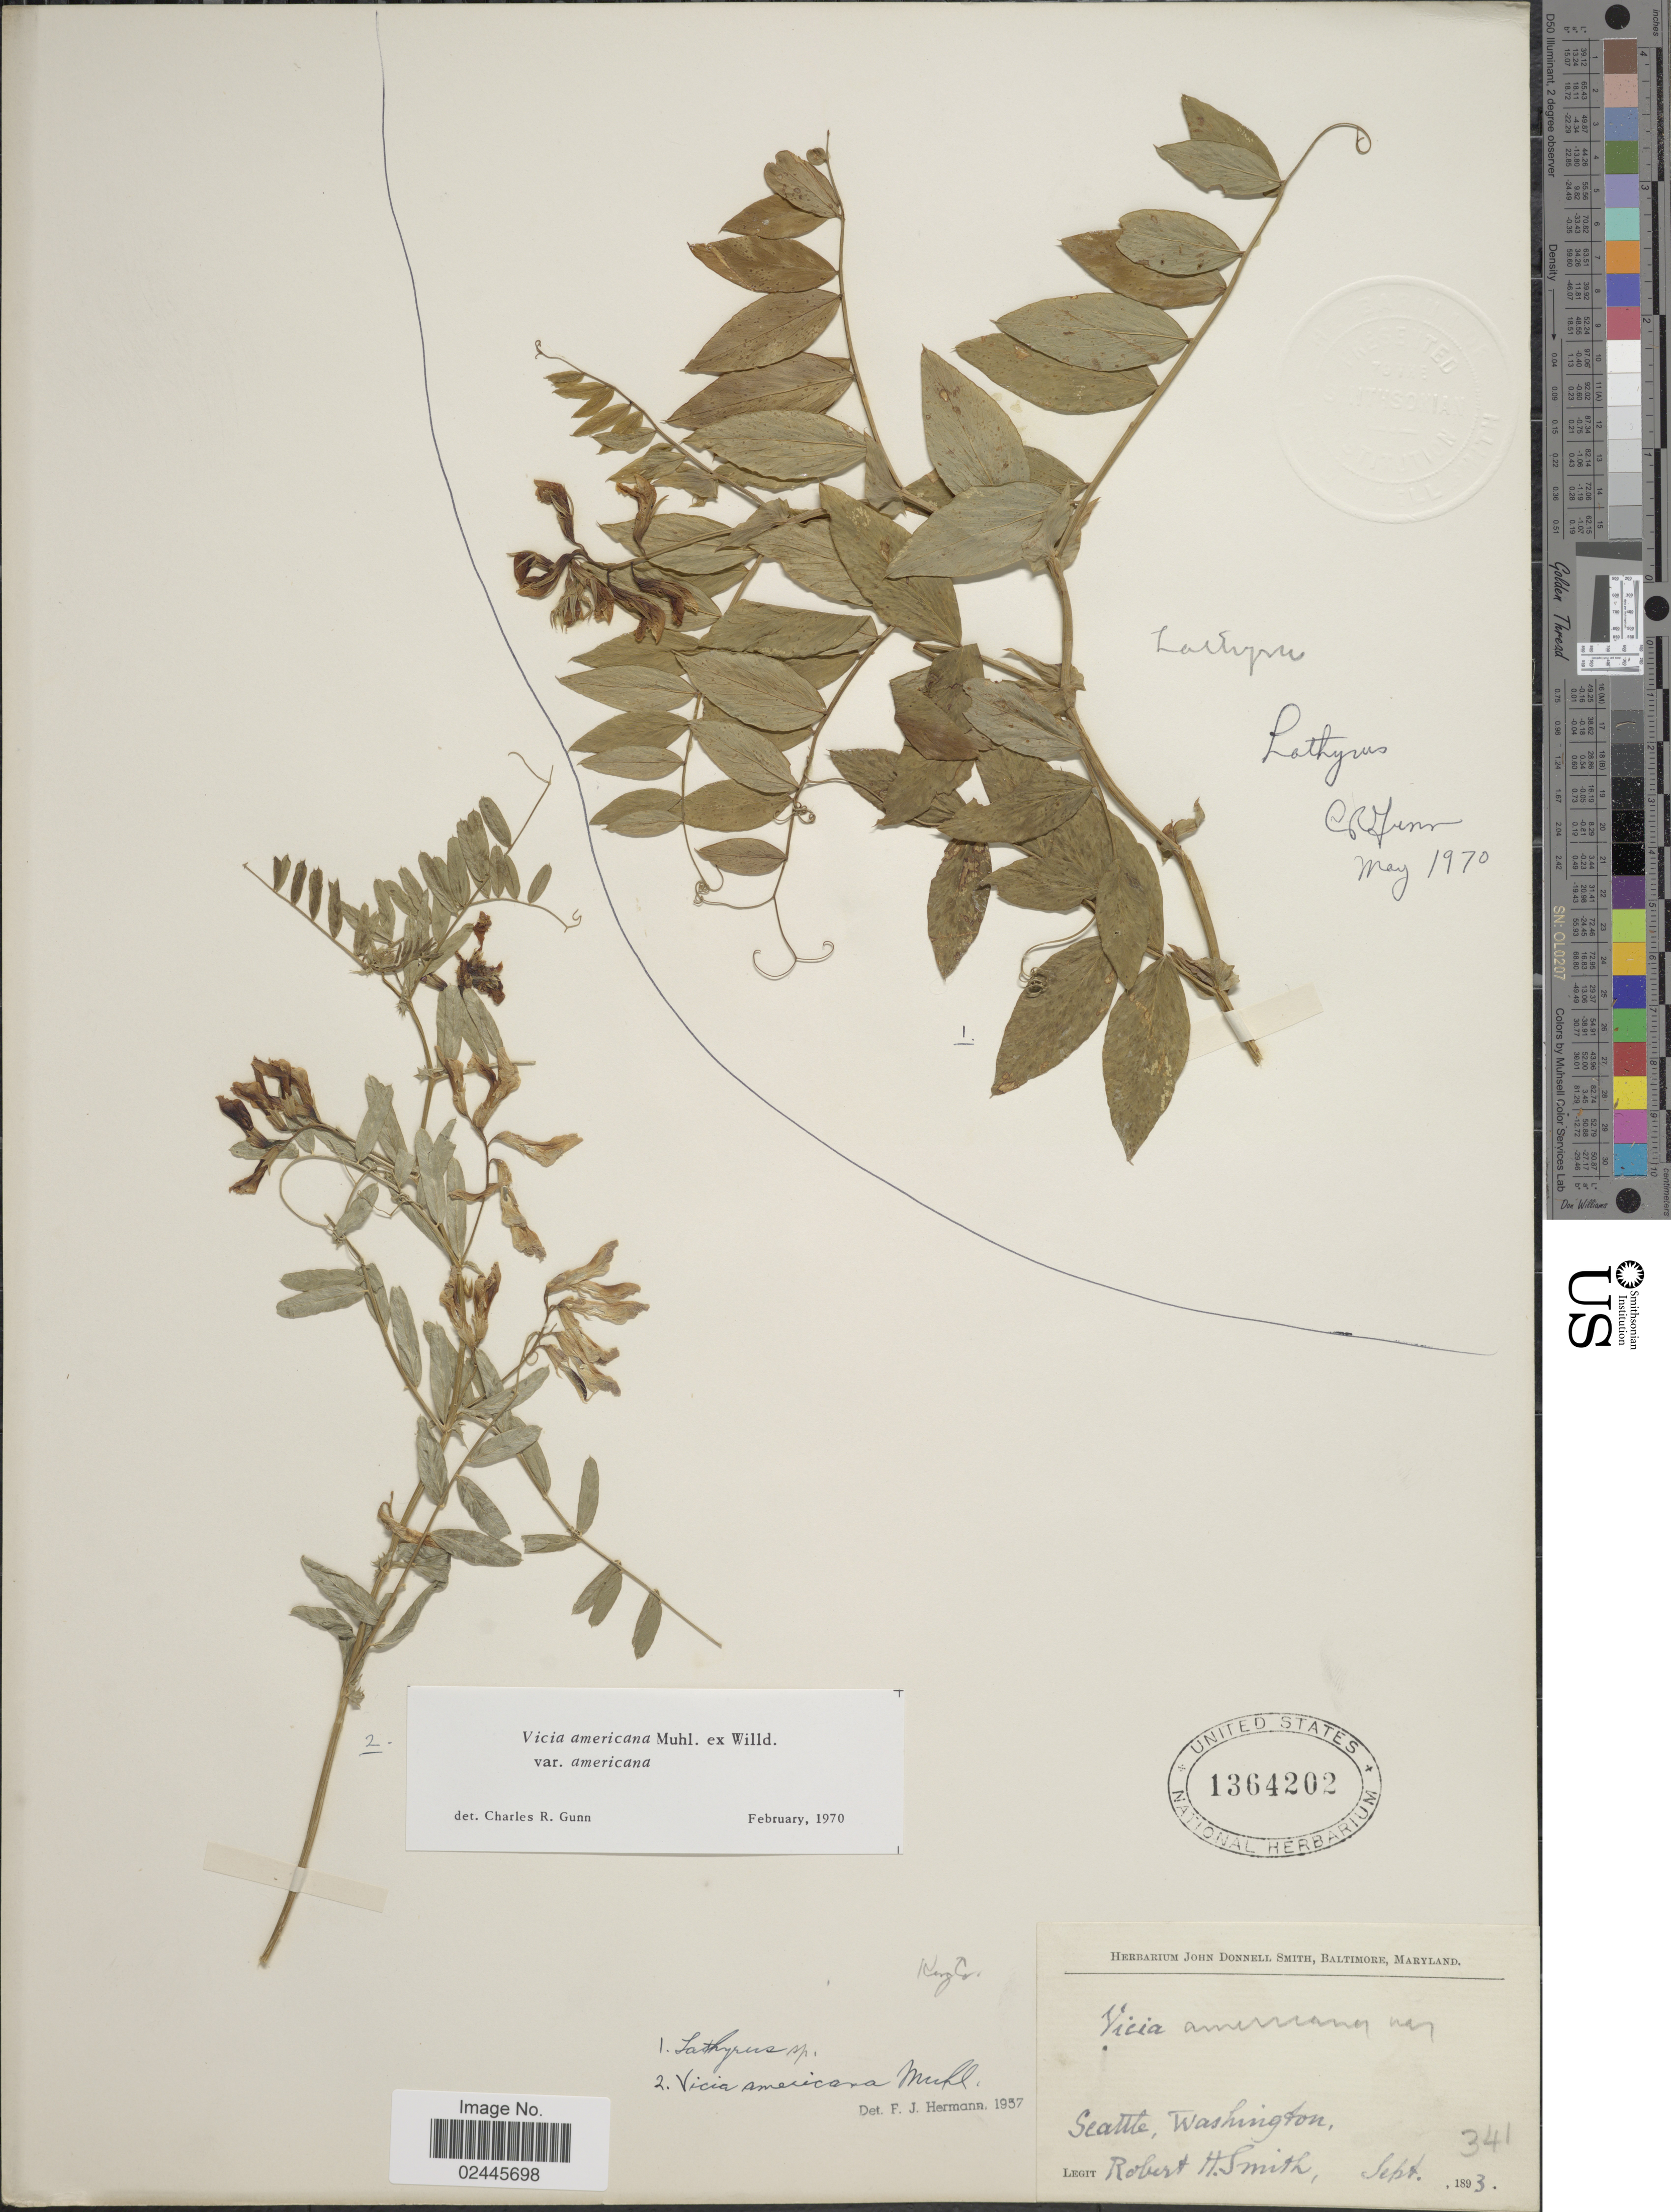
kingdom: Plantae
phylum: Tracheophyta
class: Magnoliopsida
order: Fabales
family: Fabaceae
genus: Vicia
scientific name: Vicia americana var. americana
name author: Muhl. ex Willd.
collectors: R. H. Smith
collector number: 341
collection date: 1893-09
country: United States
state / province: Washington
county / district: King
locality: Seattle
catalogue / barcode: US 1364202